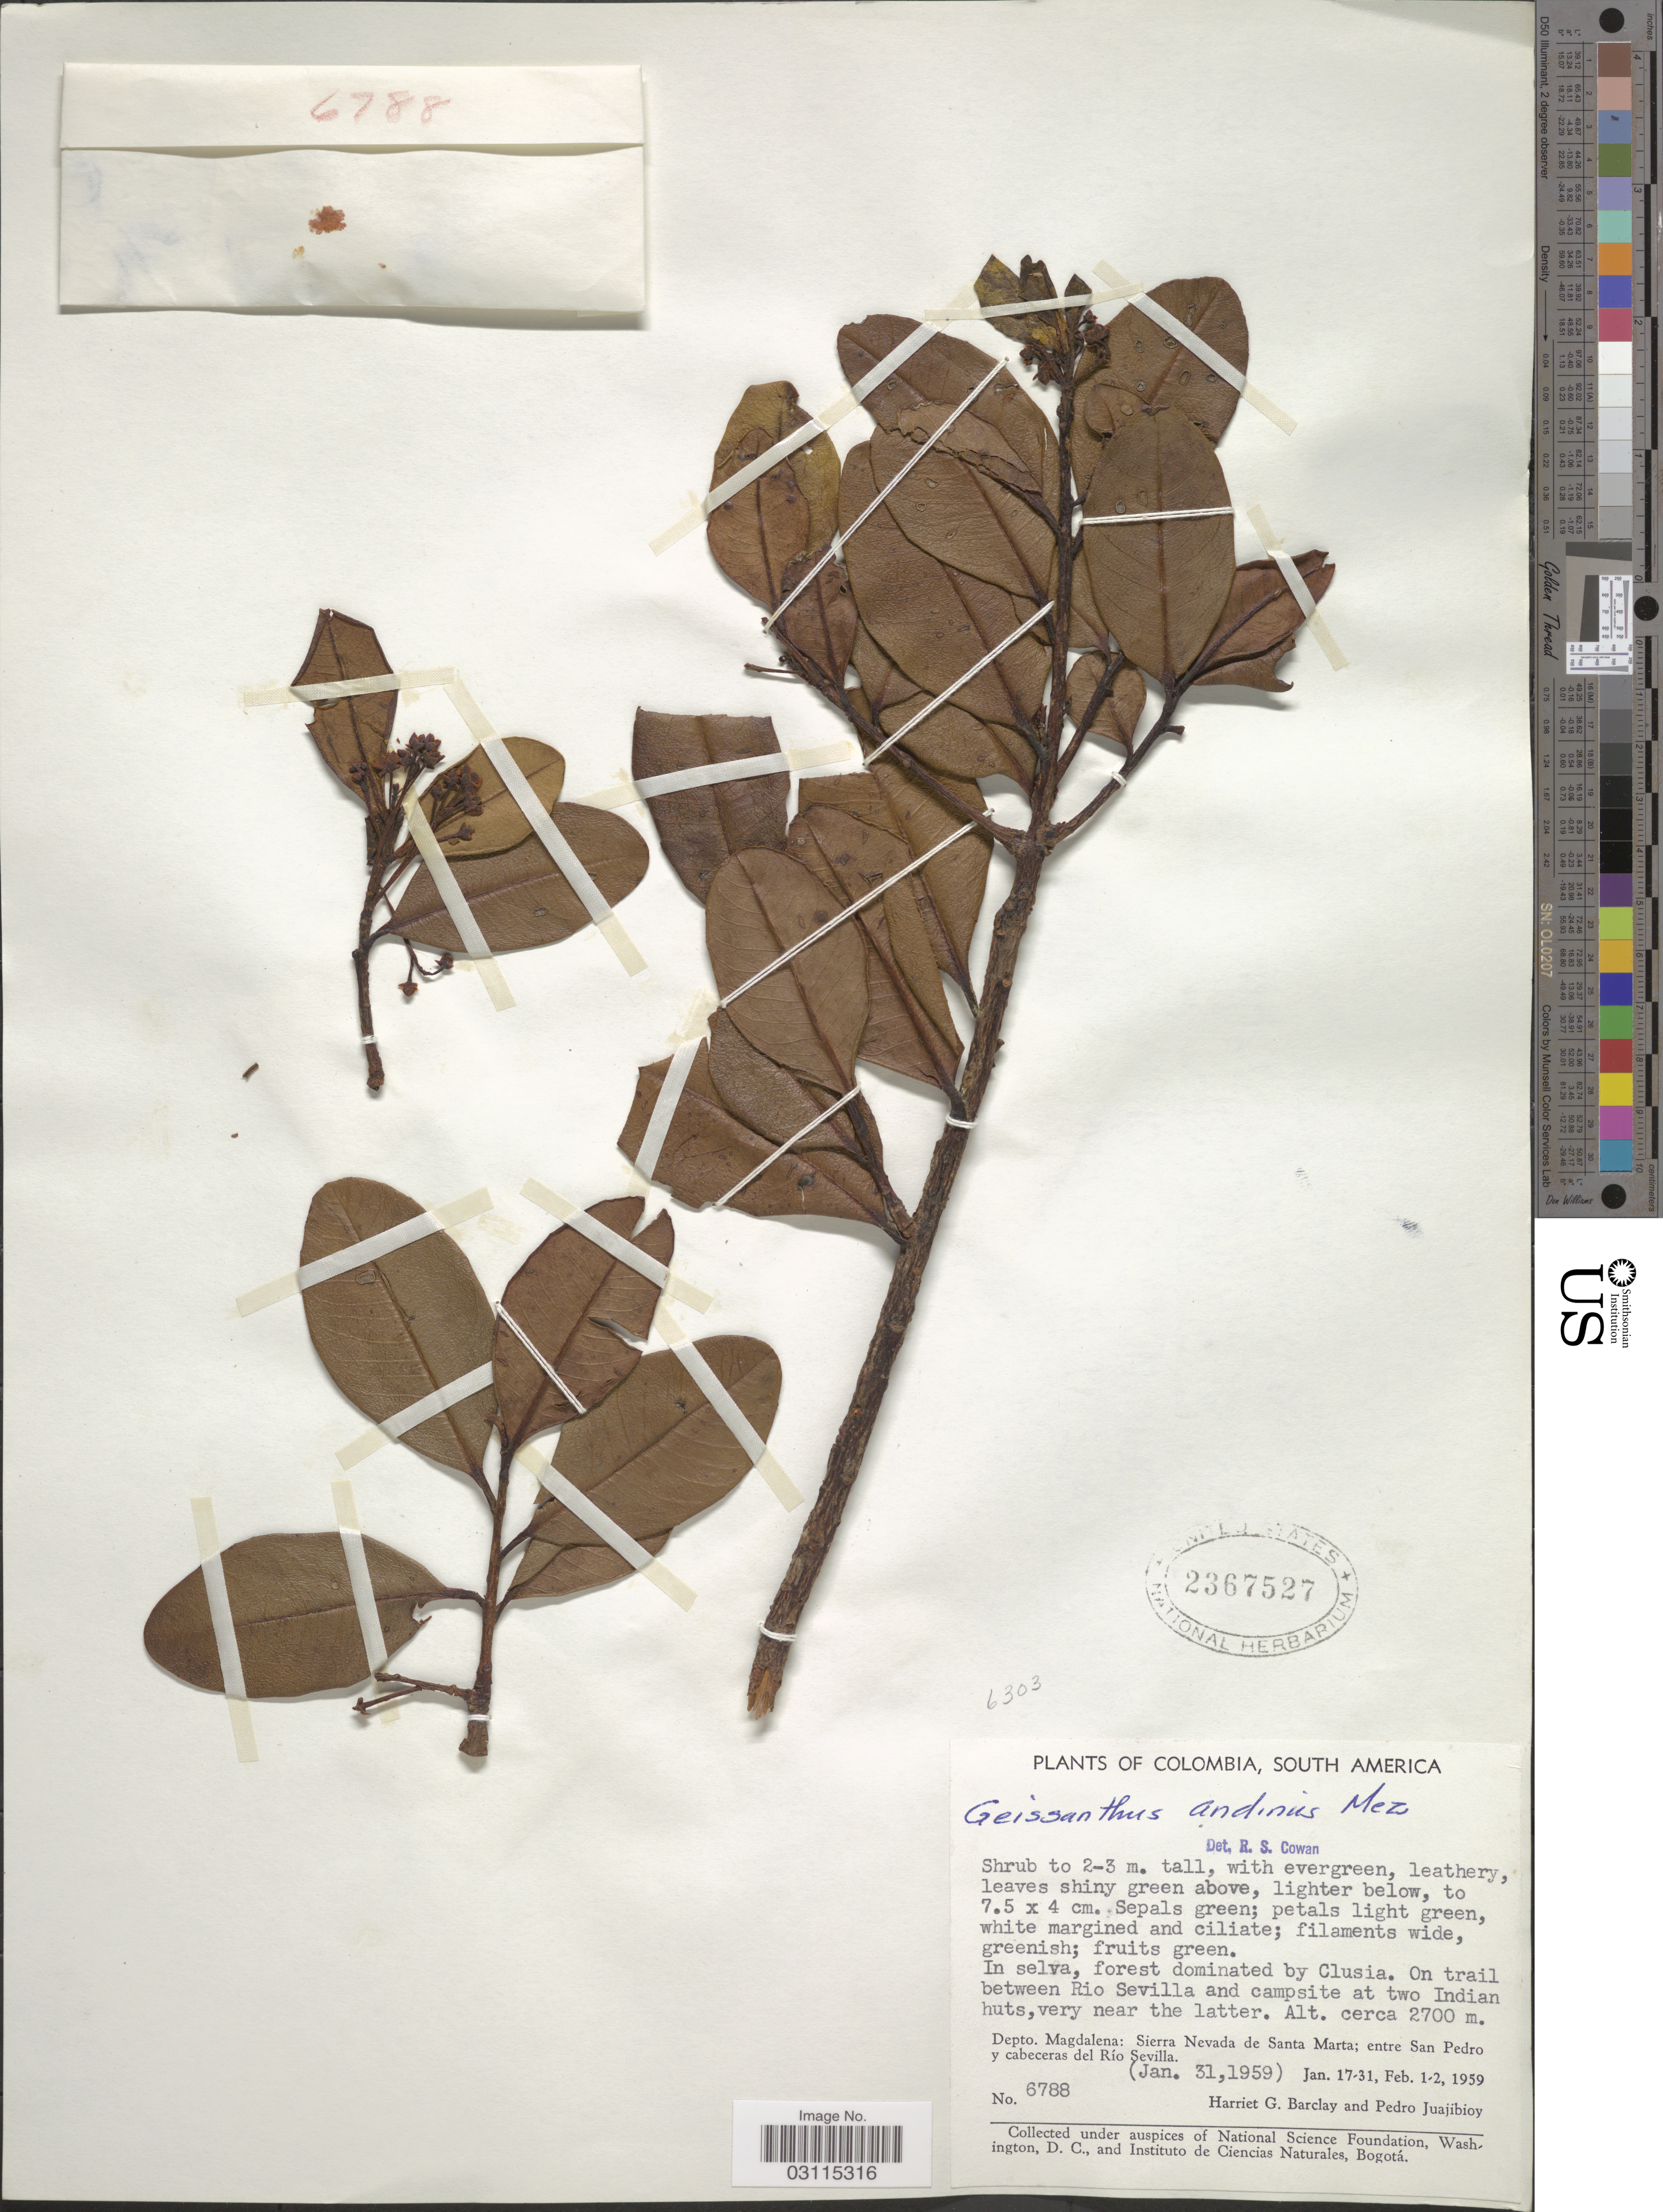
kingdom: Plantae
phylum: Tracheophyta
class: Magnoliopsida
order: Ericales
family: Primulaceae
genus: Cybianthus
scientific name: Cybianthus stapfii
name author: (Mez) G. Agostini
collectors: H. G. Barclay & P. Juajibioy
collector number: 6788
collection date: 1959-01-31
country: Colombia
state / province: Magdalena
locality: On trail between Rio Sevilla and campsite at two Indian huts, very near the latter, Depto. Magdalena: Sierra Nevada de Santa Marta; entre San Pedro y cabeceras del Río Sevilla.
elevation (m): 2700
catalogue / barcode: US 2367527